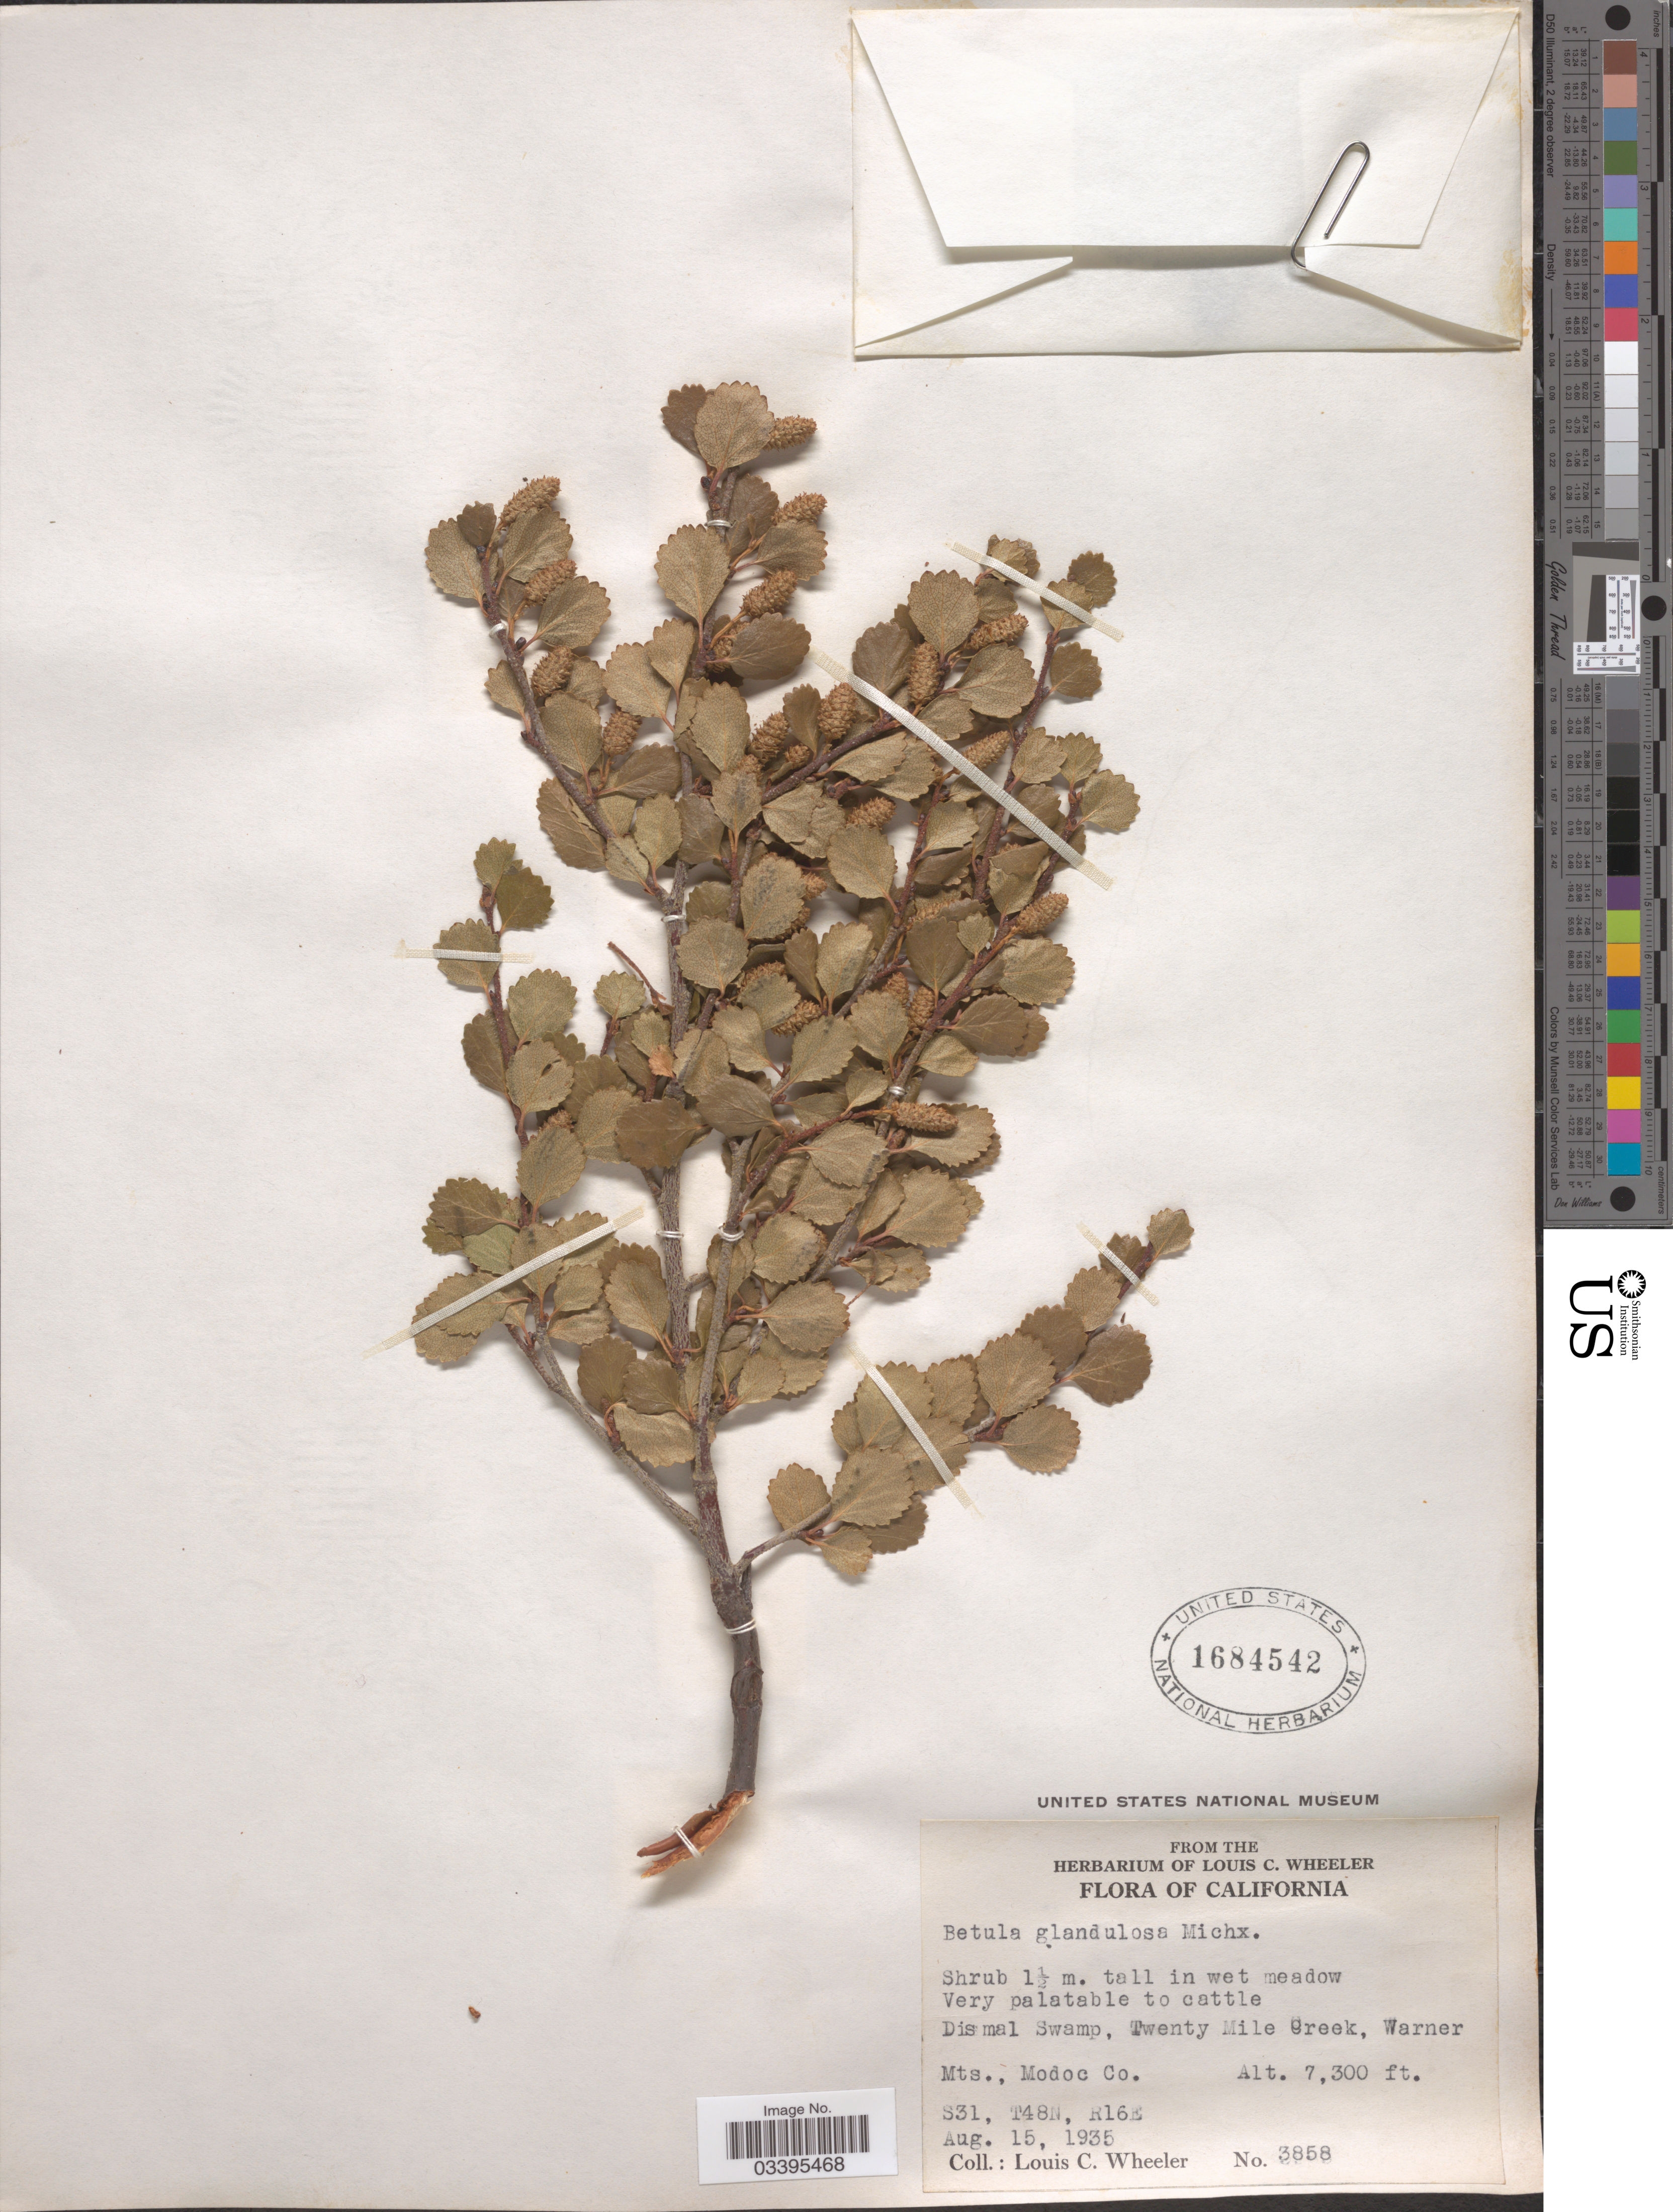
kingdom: Plantae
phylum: Tracheophyta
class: Magnoliopsida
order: Fagales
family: Betulaceae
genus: Betula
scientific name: Betula glandulosa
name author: Michx.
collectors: L. C. Wheeler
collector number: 3858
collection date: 1955-08-15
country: United States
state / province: California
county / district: Modoc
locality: Dismal Swamp, Twenty Mile Creek, Warner Mts., Modoc Co. S31, T48N, R16E.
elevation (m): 2225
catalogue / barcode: US 1684542